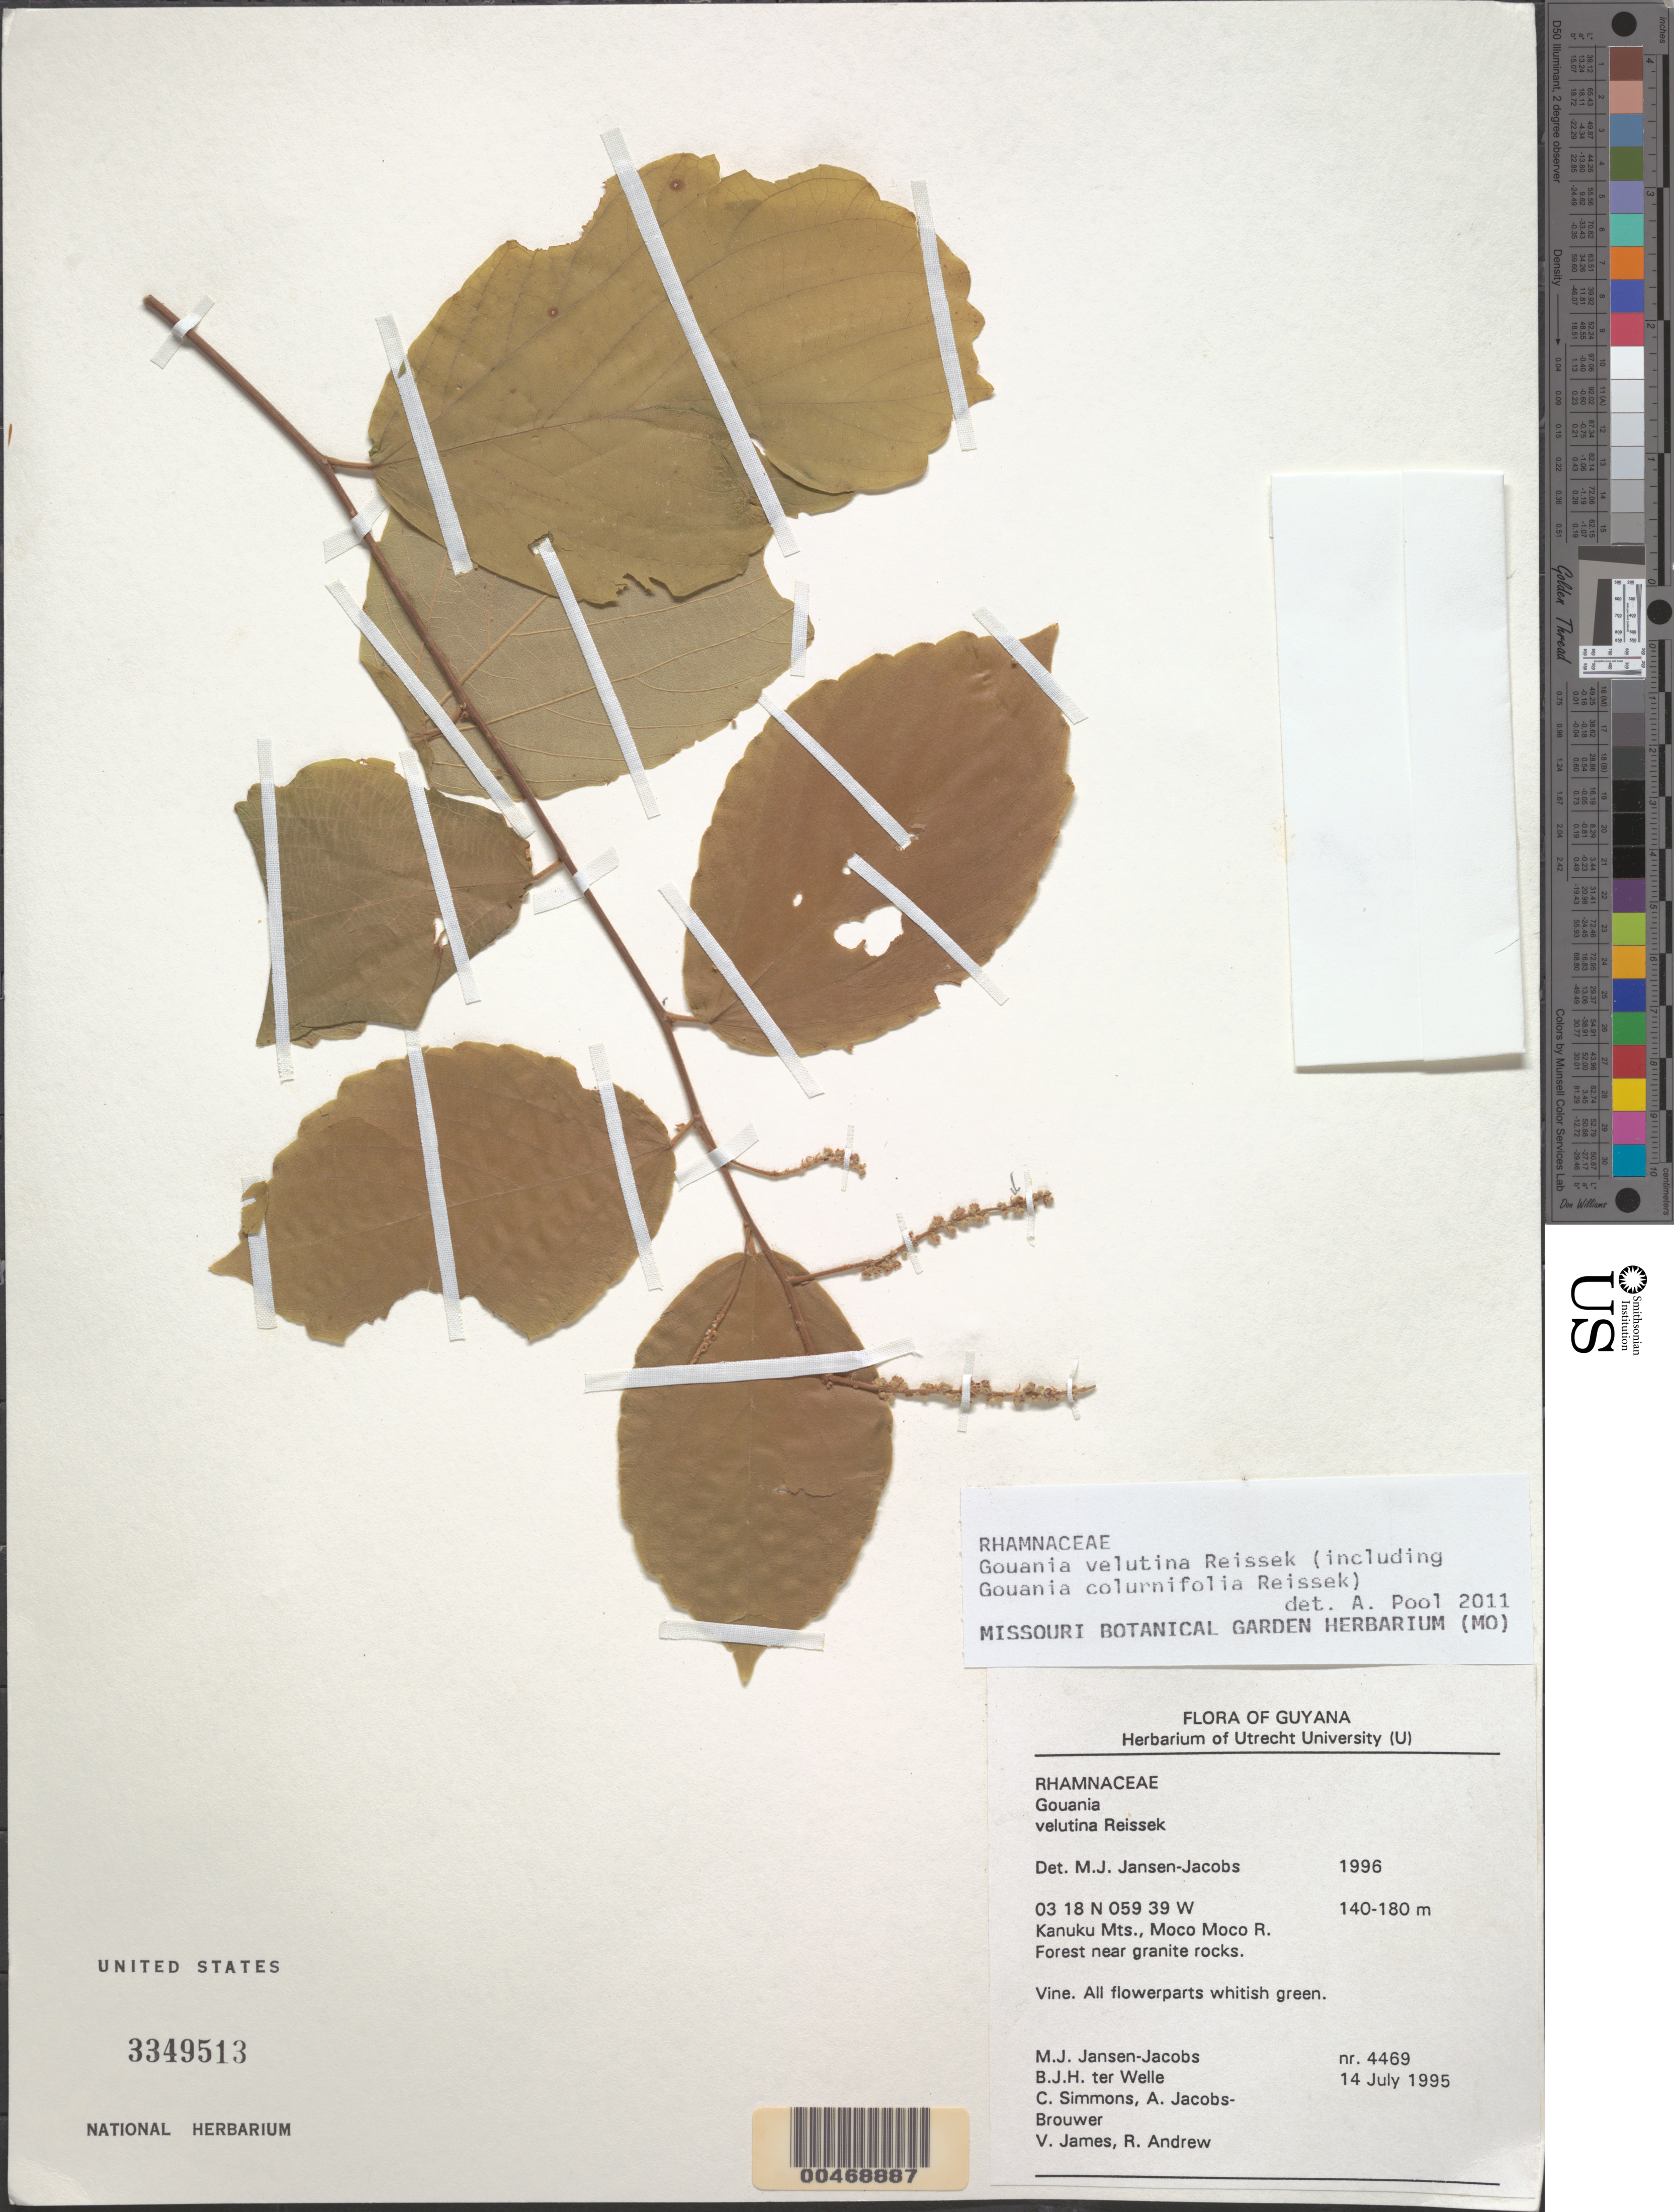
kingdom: Plantae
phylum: Tracheophyta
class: Magnoliopsida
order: Rosales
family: Rhamnaceae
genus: Gouania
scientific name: Gouania velutina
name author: Reissek in Mart.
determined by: Pool, A., (MO), Missouri Botanical Garden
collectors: M. J. Jansen-Jacobs, B. Welle, C. Simmons, A. Jacobs-Brouwer, V. James & R. Andrew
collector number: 4469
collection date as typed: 14-Jul-95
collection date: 1995-07-14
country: Guyana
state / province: U. Takutu-U. Essequibo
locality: Moco Moco River, Kanuku Mts.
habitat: Forest near granite rocks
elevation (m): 140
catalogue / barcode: US 3349513